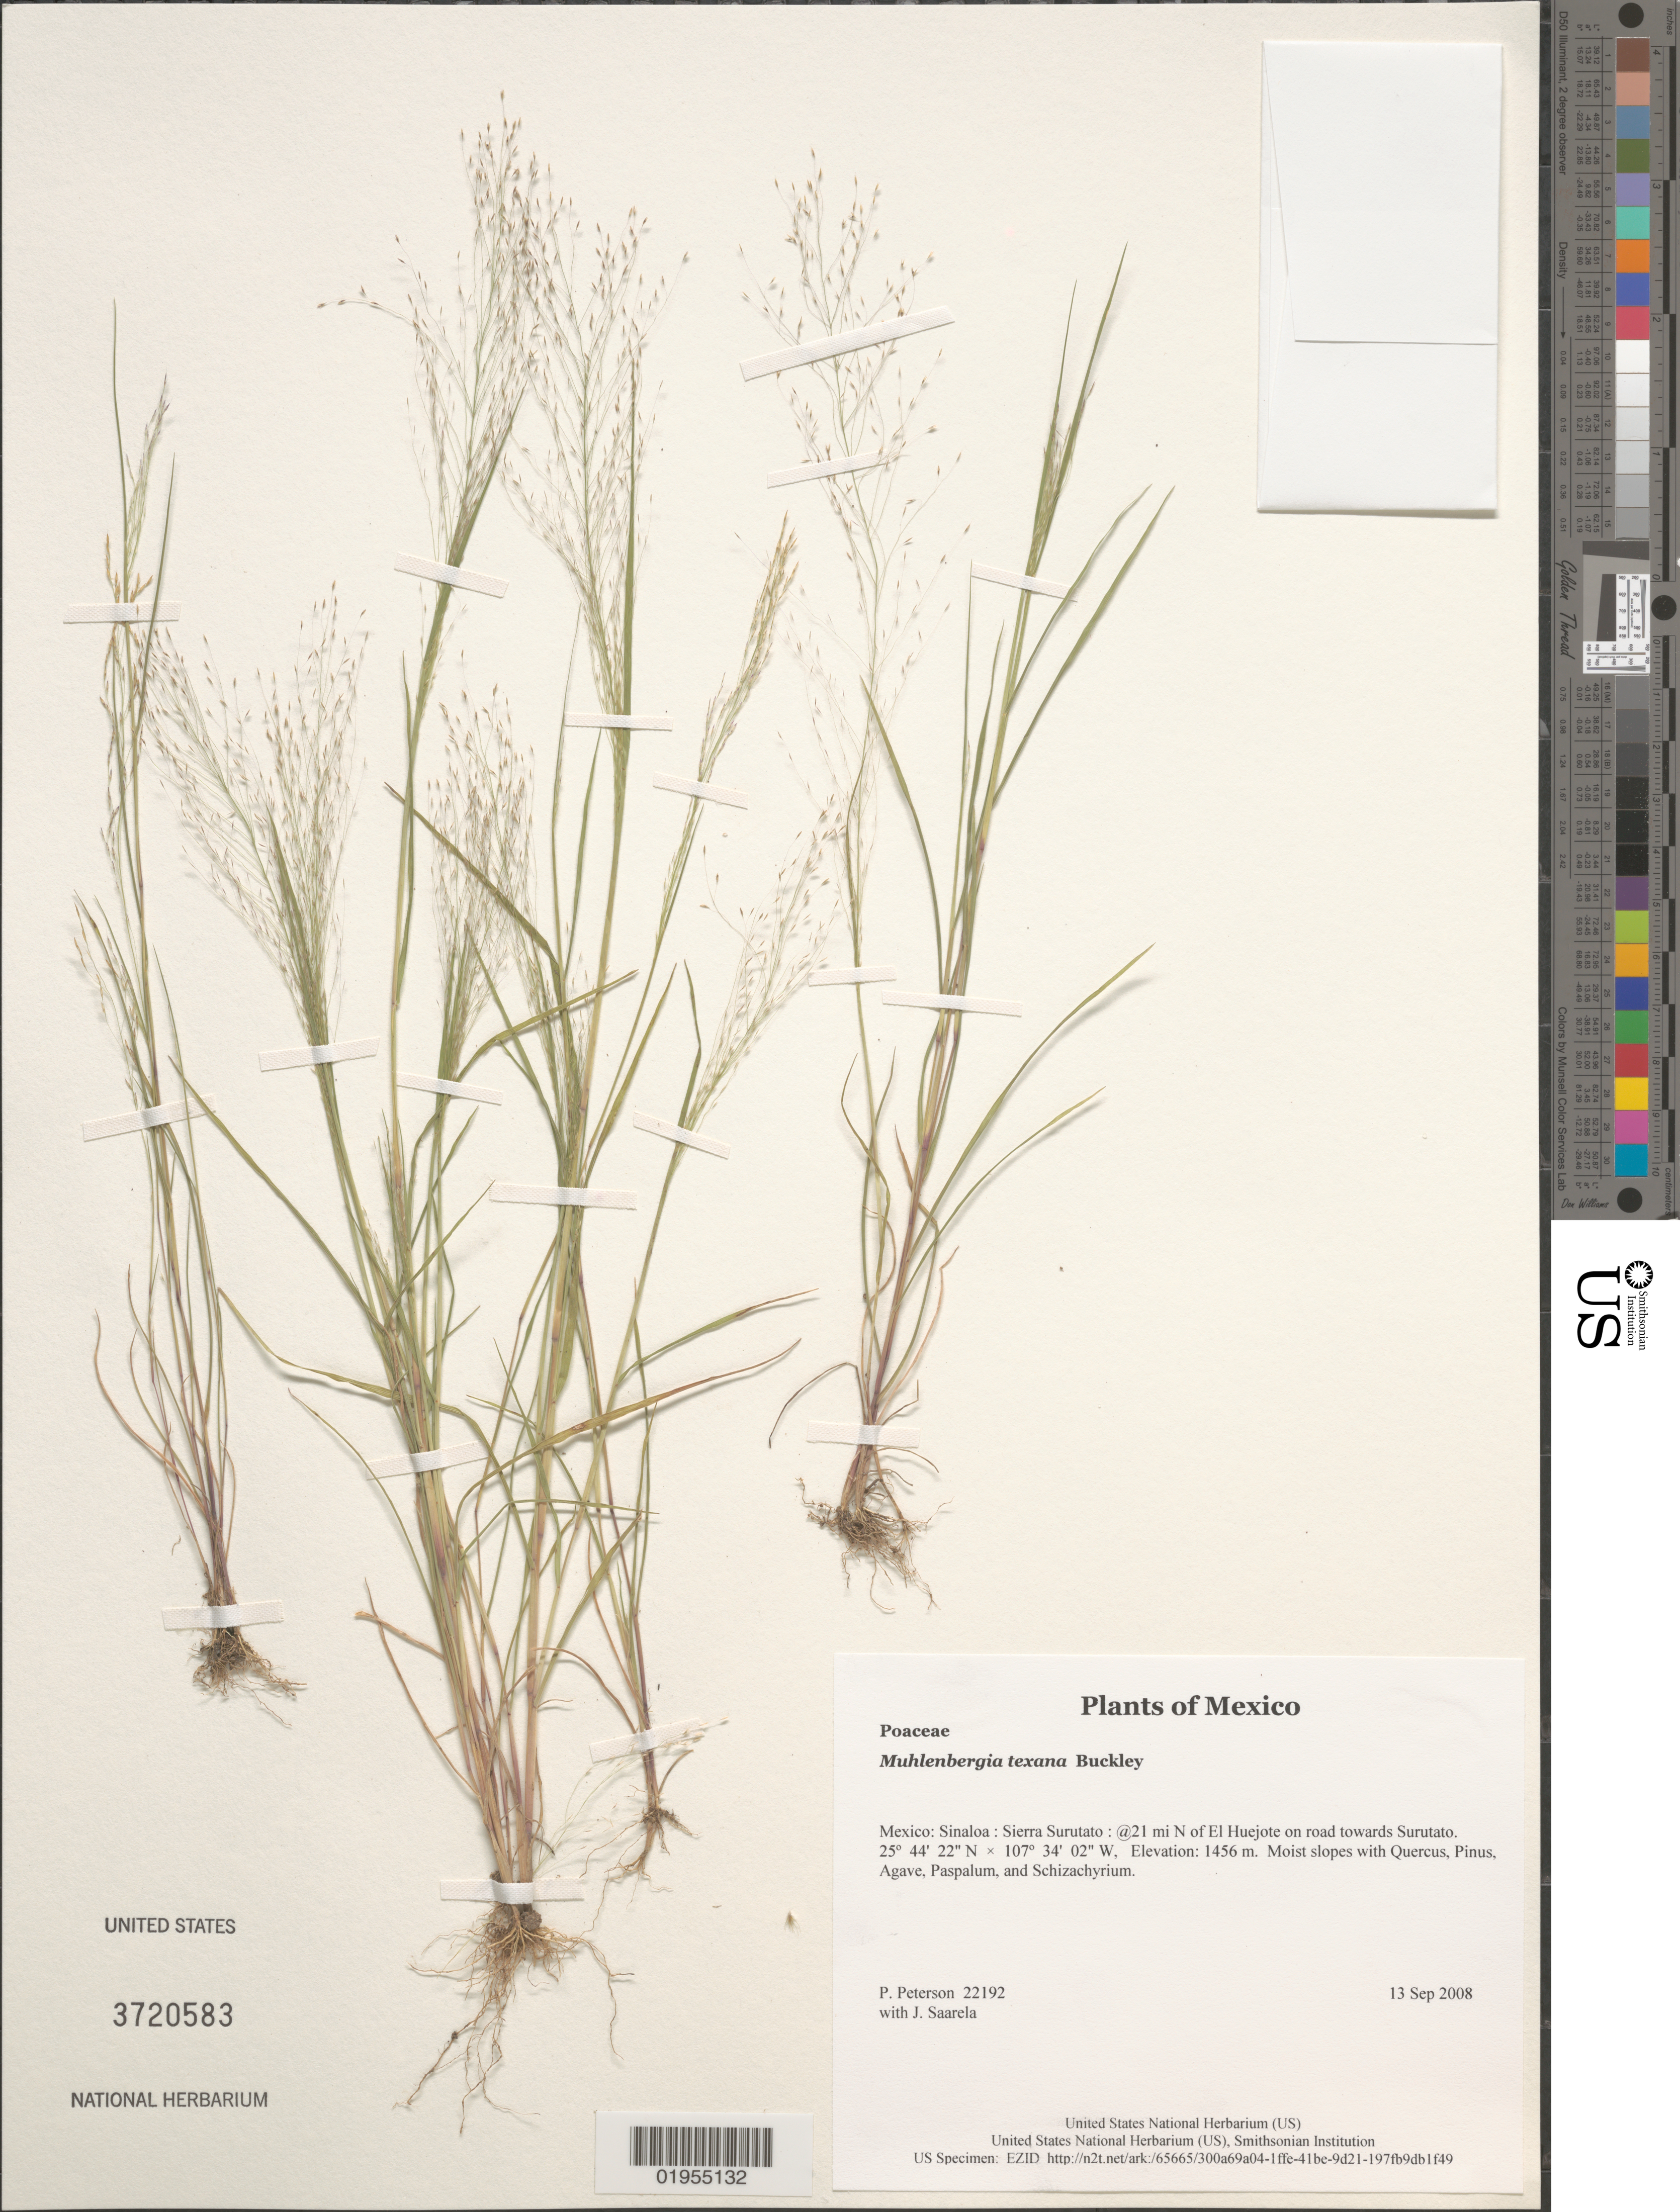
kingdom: Plantae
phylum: Tracheophyta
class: Liliopsida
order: Poales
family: Poaceae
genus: Muhlenbergia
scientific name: Muhlenbergia texana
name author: Buckley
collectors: P. M. Peterson & J. Saarela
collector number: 22192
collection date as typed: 13 Sep 2008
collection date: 2008-09-13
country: Mexico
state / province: Sinaloa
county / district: Sierra Surutato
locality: @21 mi N of El Huejote on road towards Surutato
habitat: Moist slopes with Quercus, Pinus, Agave, Paspalum, and Schizachyrium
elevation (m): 1456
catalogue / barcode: US 3720583